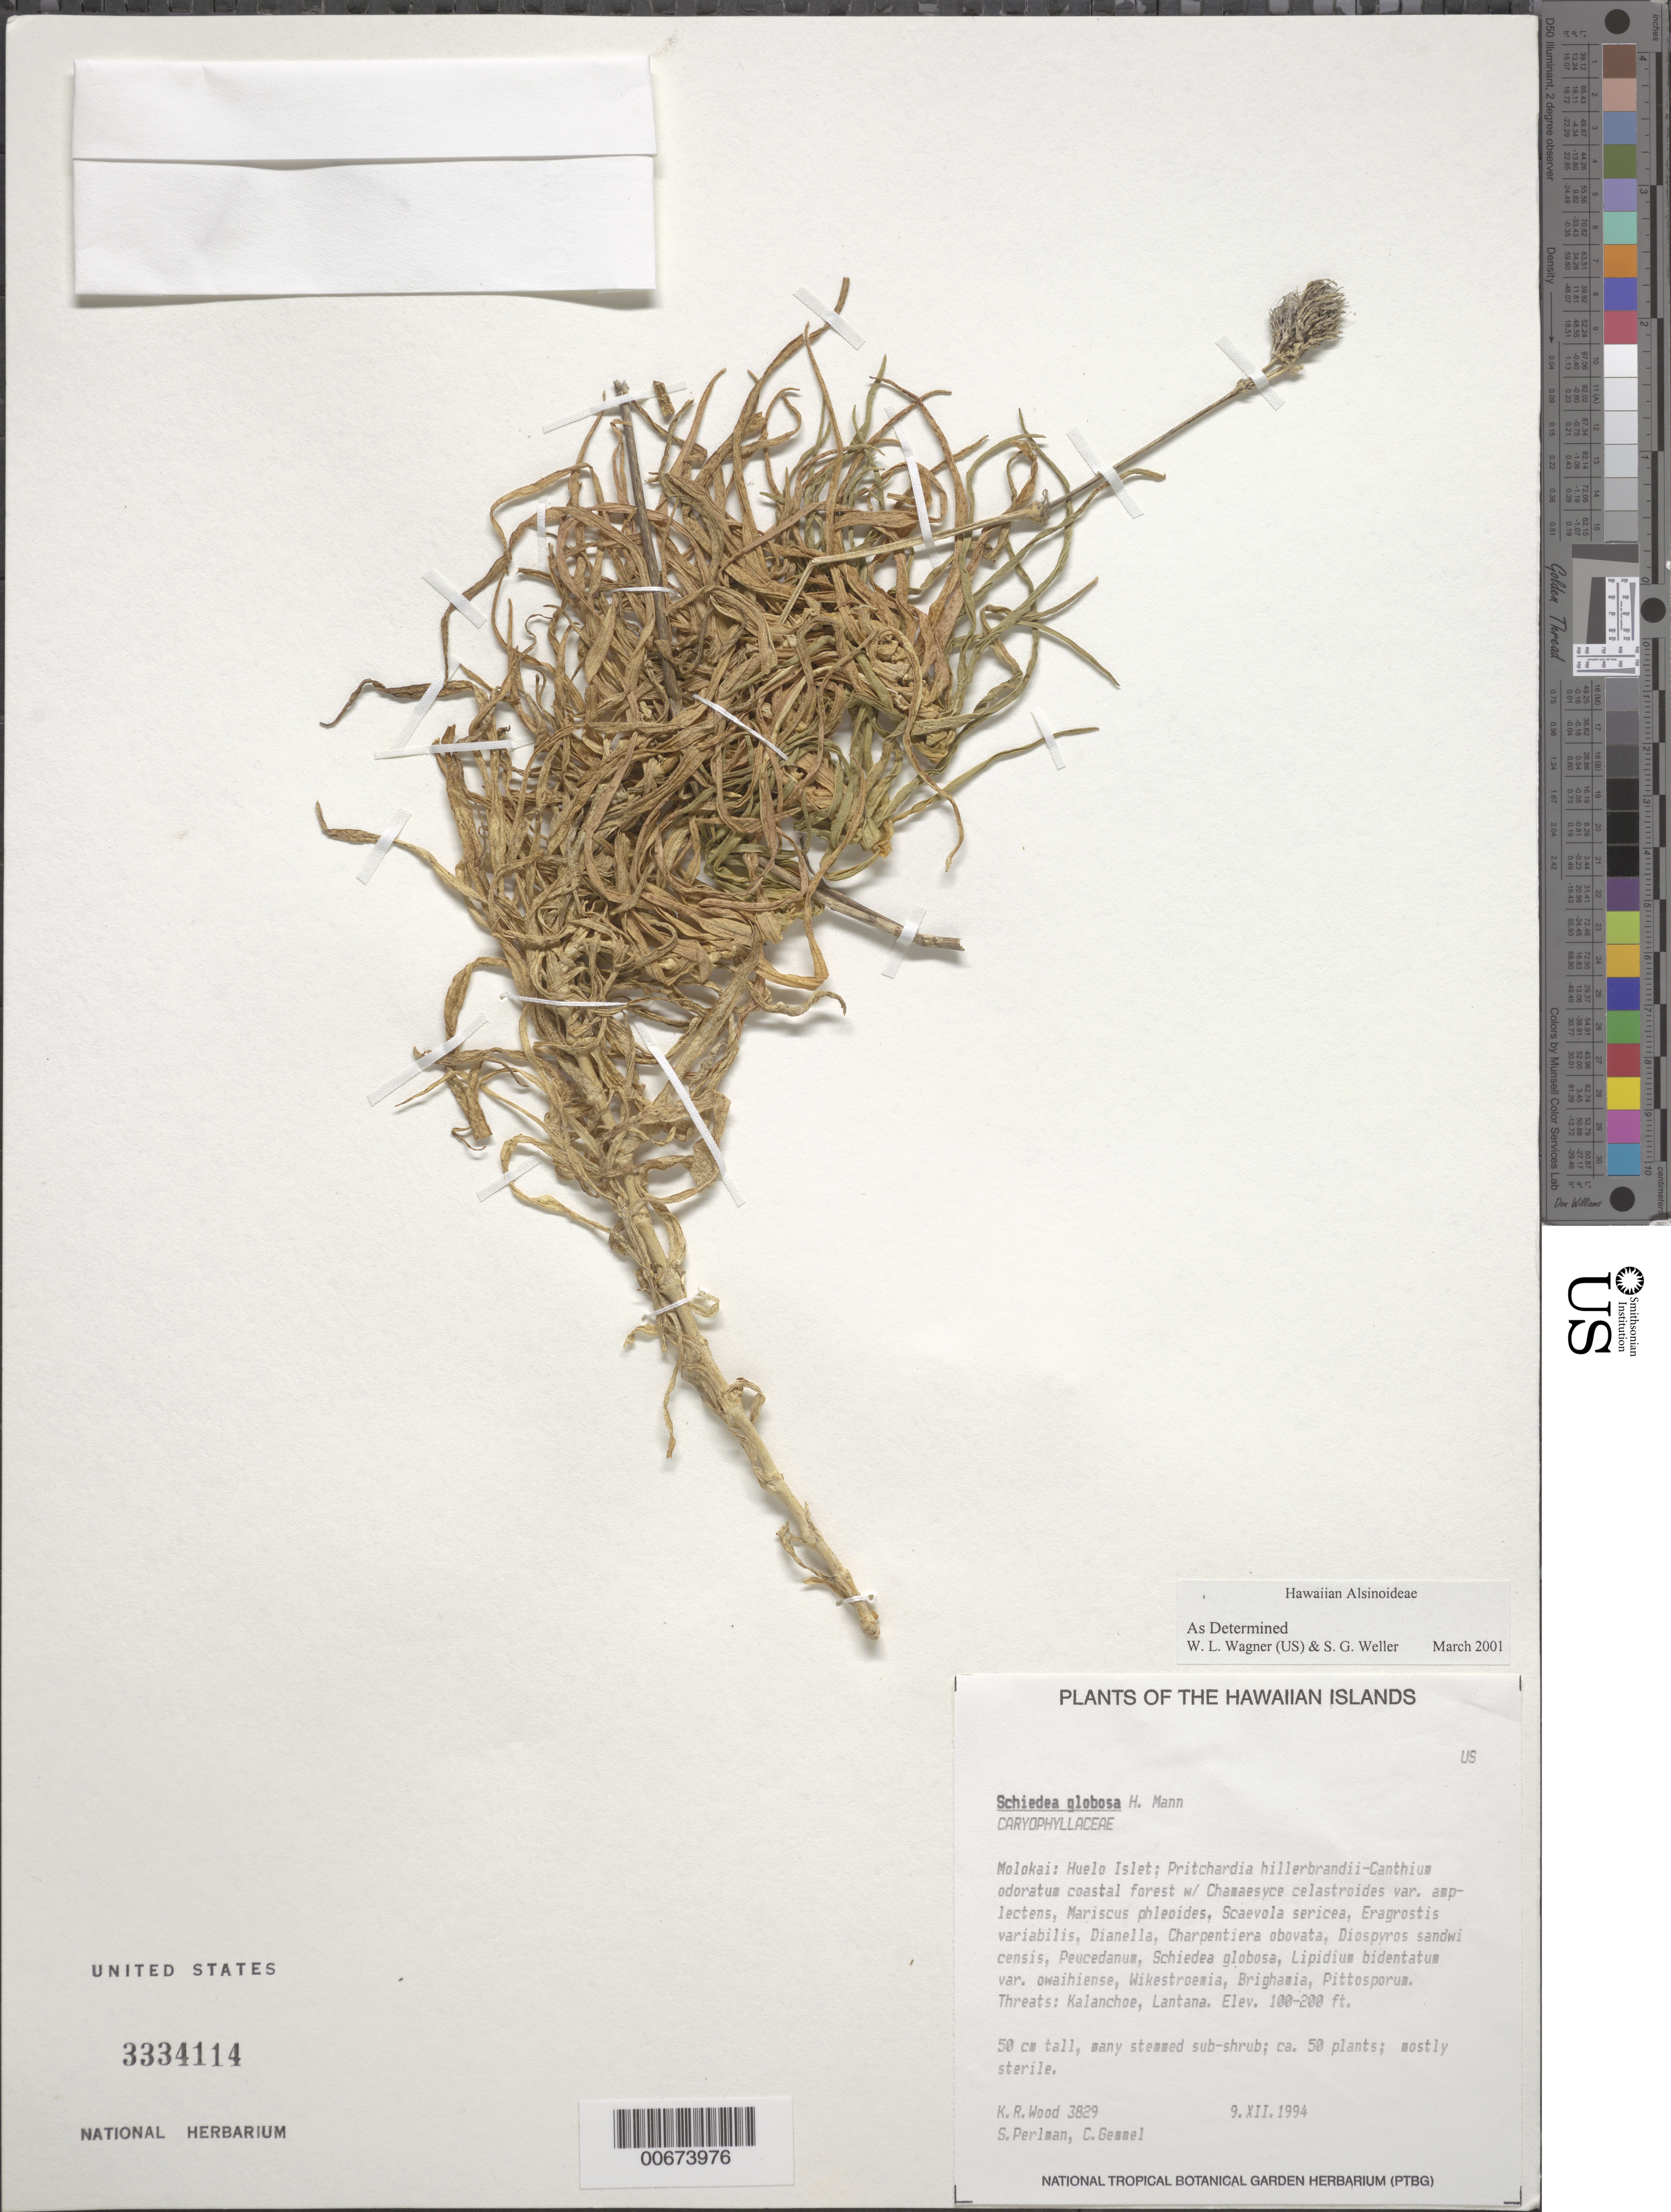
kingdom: Plantae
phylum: Tracheophyta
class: Magnoliopsida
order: Caryophyllales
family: Caryophyllaceae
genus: Schiedea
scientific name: Schiedea globosa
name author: H. Mann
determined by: Wagner, W. L.; Weller, Stephen G.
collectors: K. R. Wood, S. P. Perlman & C. Gemmel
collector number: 3829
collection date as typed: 9 Dec 1994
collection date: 1994-12-09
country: United States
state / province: Hawaii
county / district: Maui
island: Moloka'i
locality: Huelo Islet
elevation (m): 30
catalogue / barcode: US 3334114